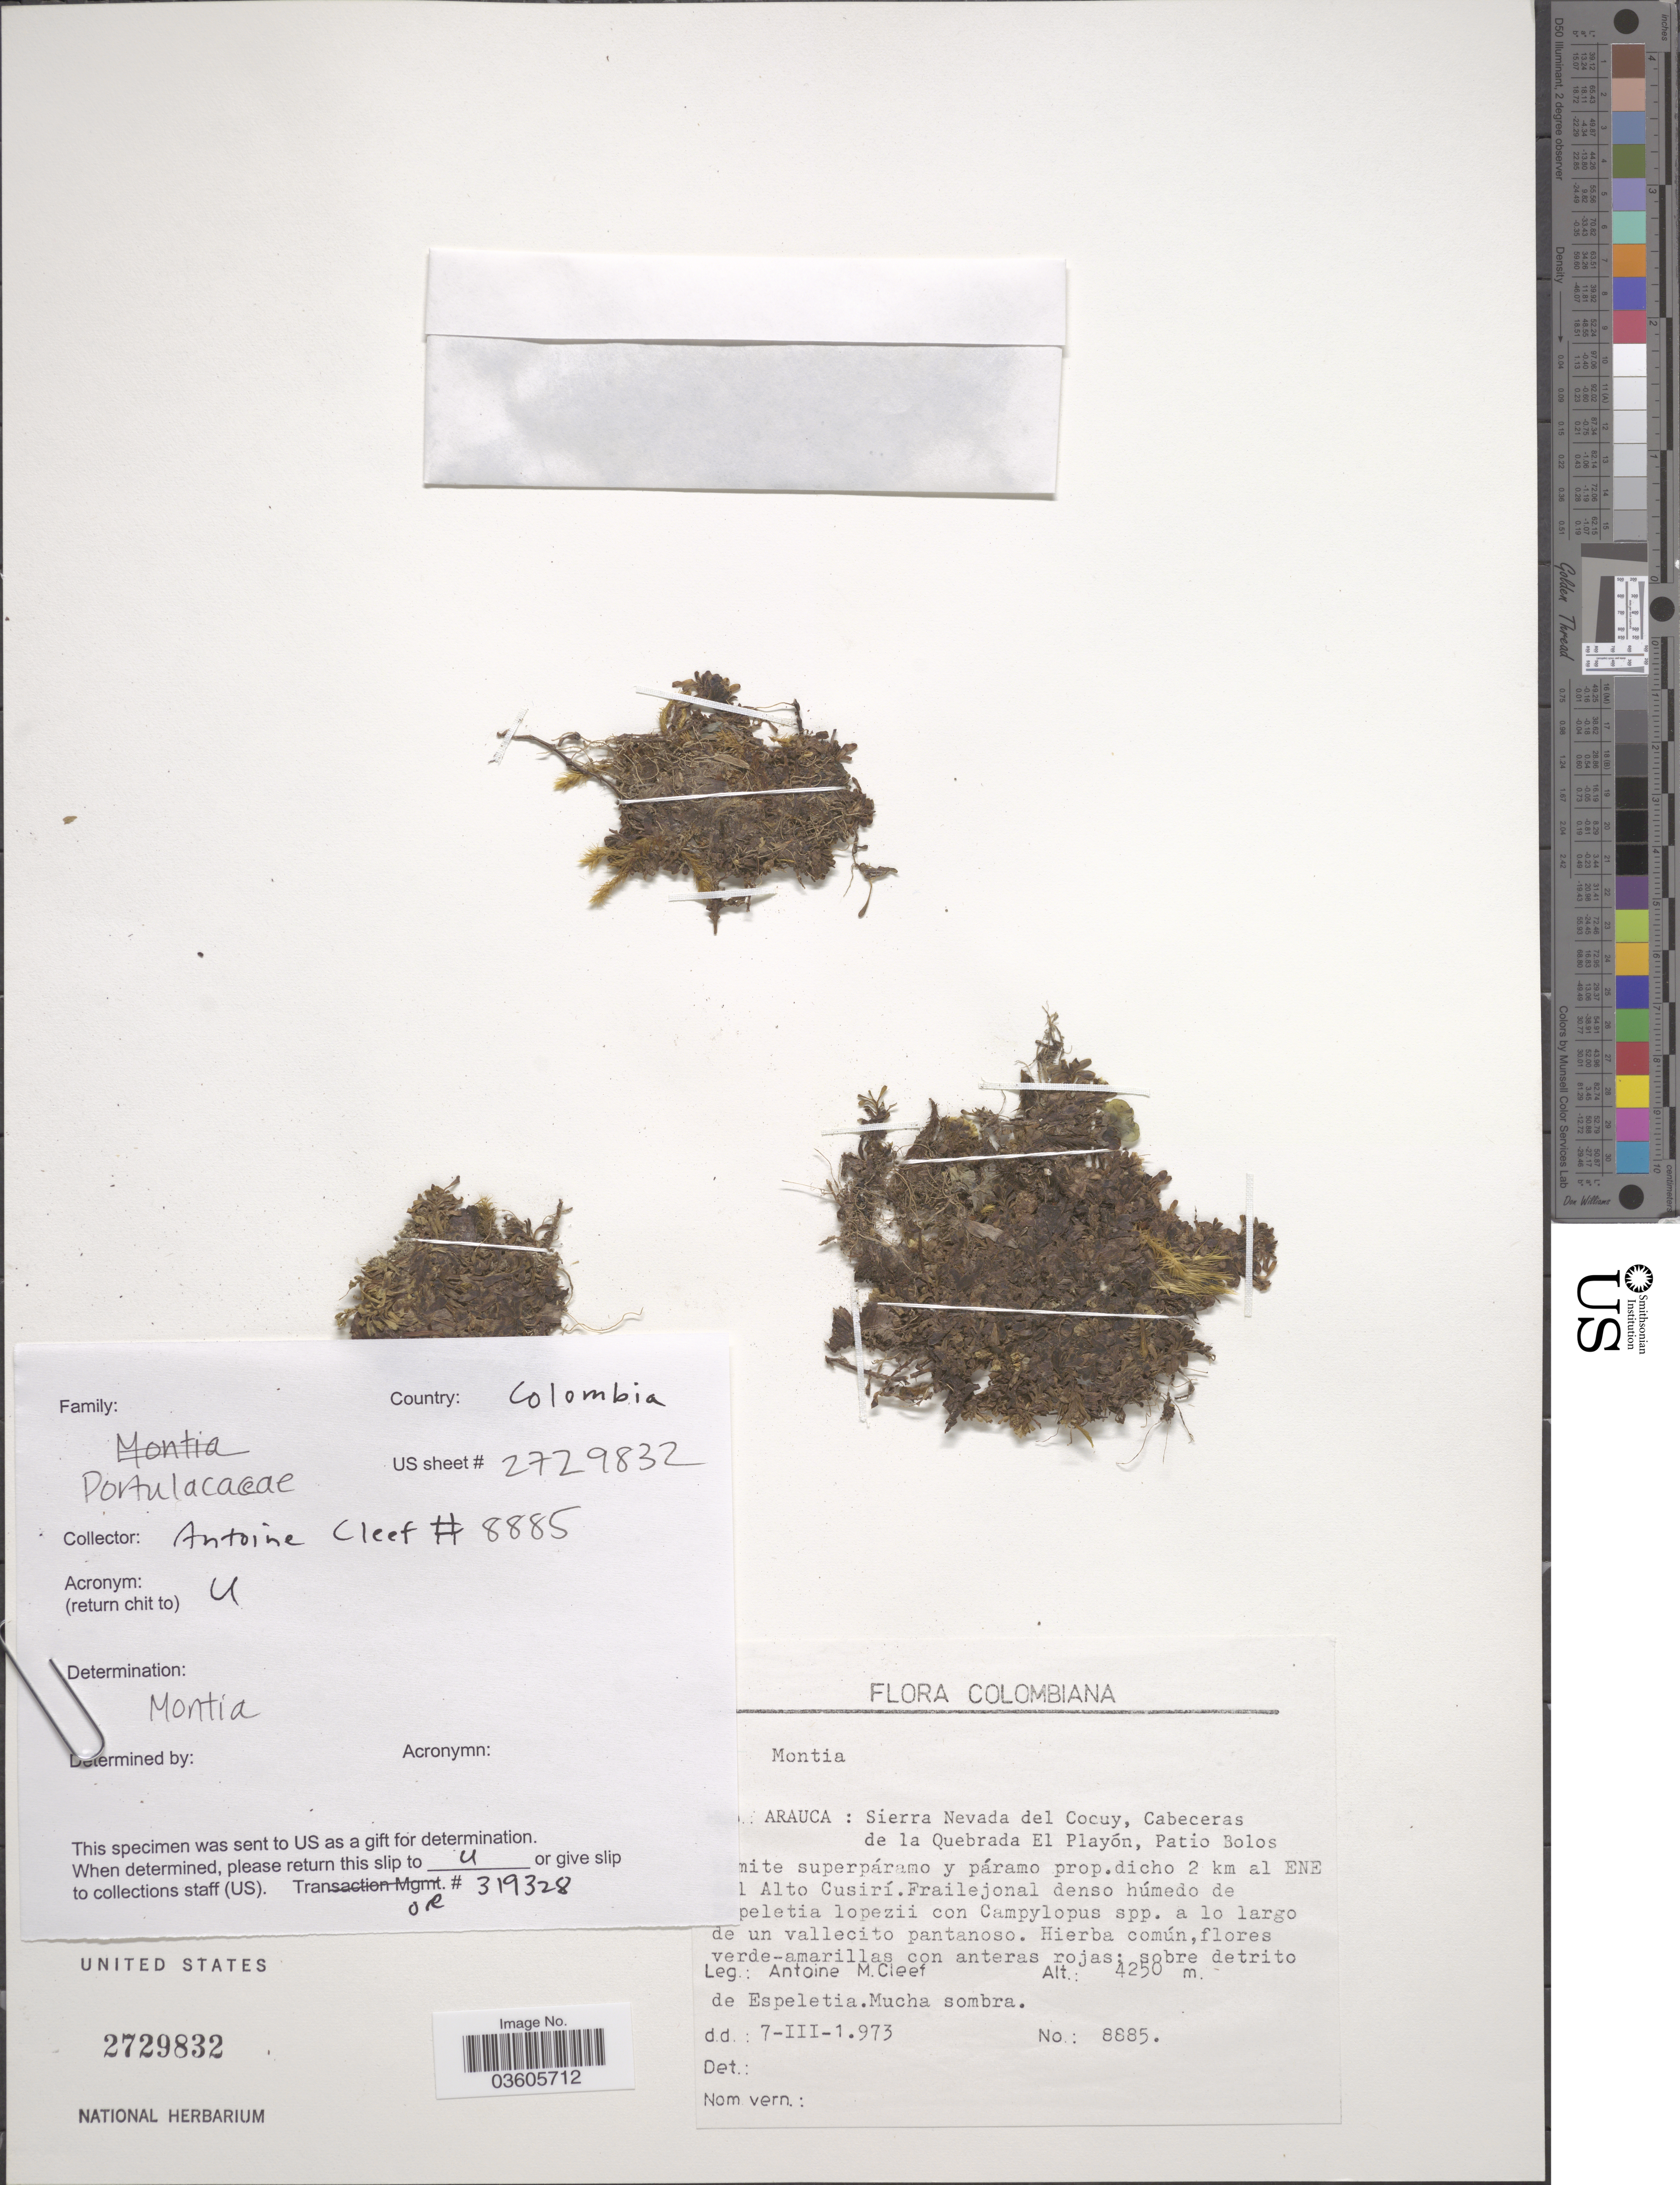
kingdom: Plantae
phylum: Tracheophyta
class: Magnoliopsida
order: Caryophyllales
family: Montiaceae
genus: Montia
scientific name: Montia sp.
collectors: A. M. Cleef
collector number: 8885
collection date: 1973-03-07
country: Colombia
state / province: Arauca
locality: Sierra Nevada del Cocuy, Cabeceras de la Quebrada El Playón, Patio Bolos. Dicho 2 km al ENE del Alto Cusirí.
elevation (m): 4250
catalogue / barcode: US 2729832